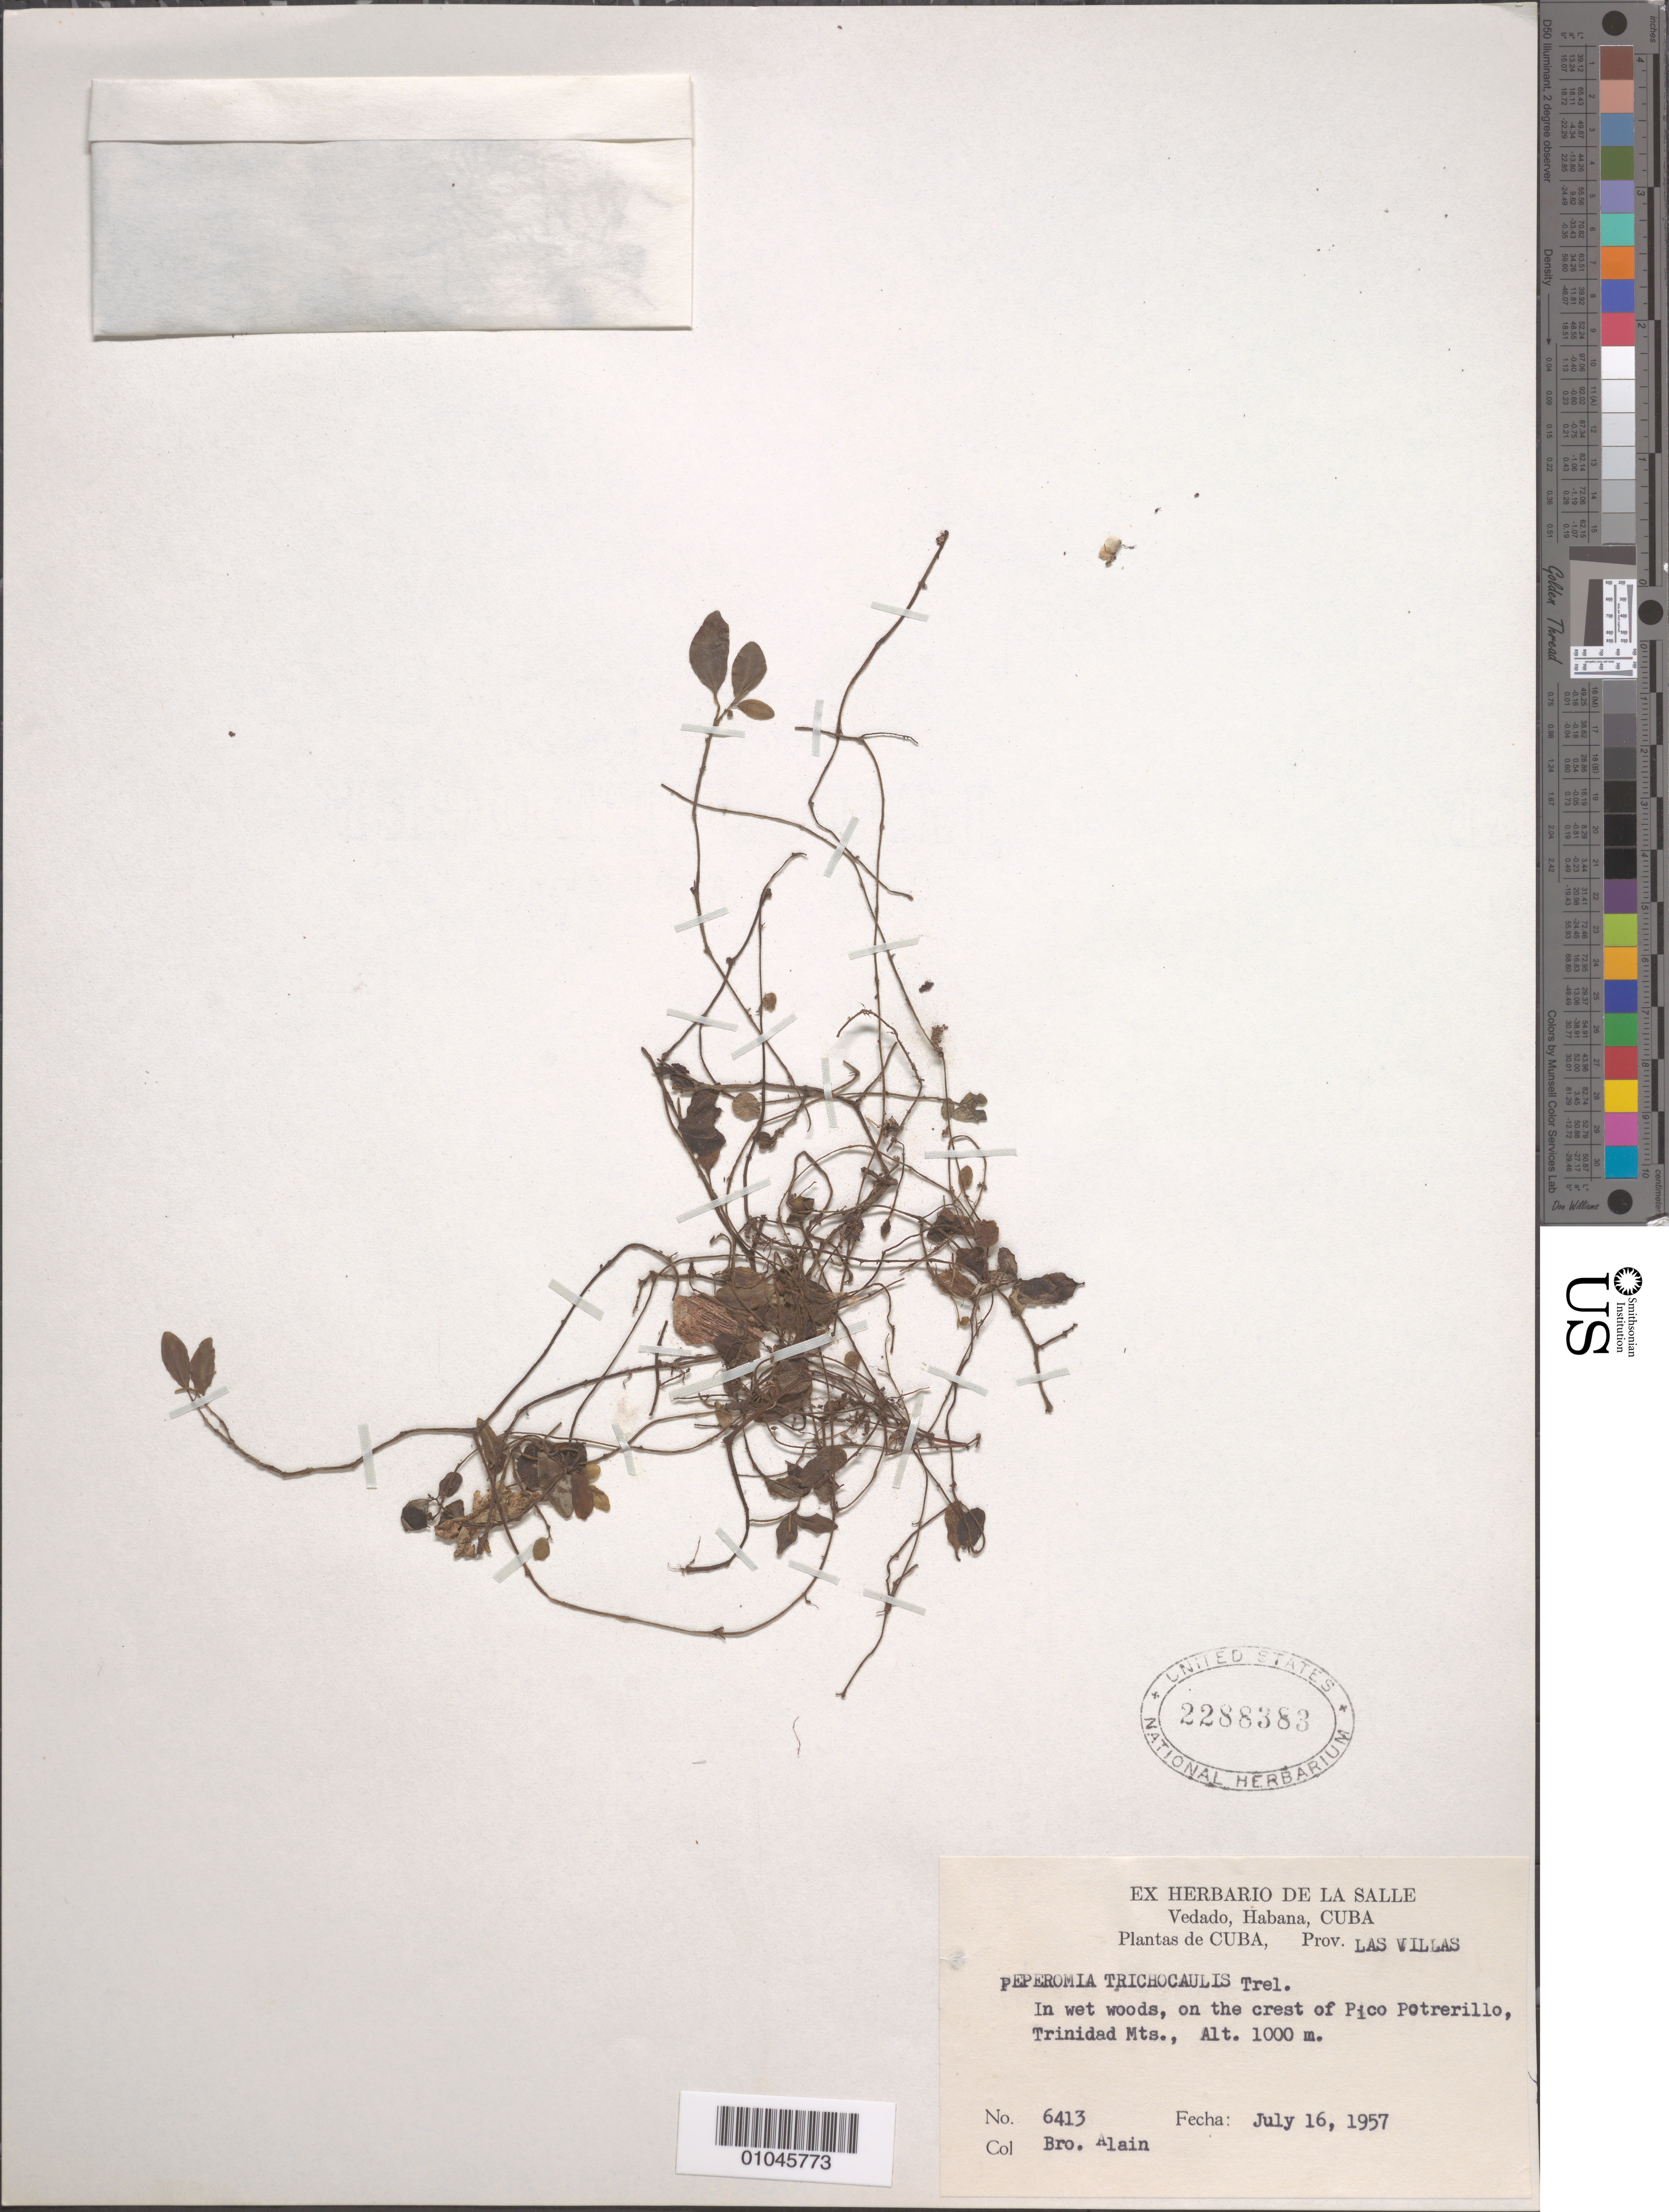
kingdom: Plantae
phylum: Tracheophyta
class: Magnoliopsida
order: Piperales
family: Piperaceae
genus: Peperomia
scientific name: Peperomia trichocaulis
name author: Trel.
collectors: A. H. Liogier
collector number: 6413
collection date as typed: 16 Jul 1957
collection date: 1957-07-16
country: Cuba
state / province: Las Villas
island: Cuba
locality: In wet woods, on the crest of Pico Potrerillo, Trinidad Mts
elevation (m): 1000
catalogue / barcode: US 2288383